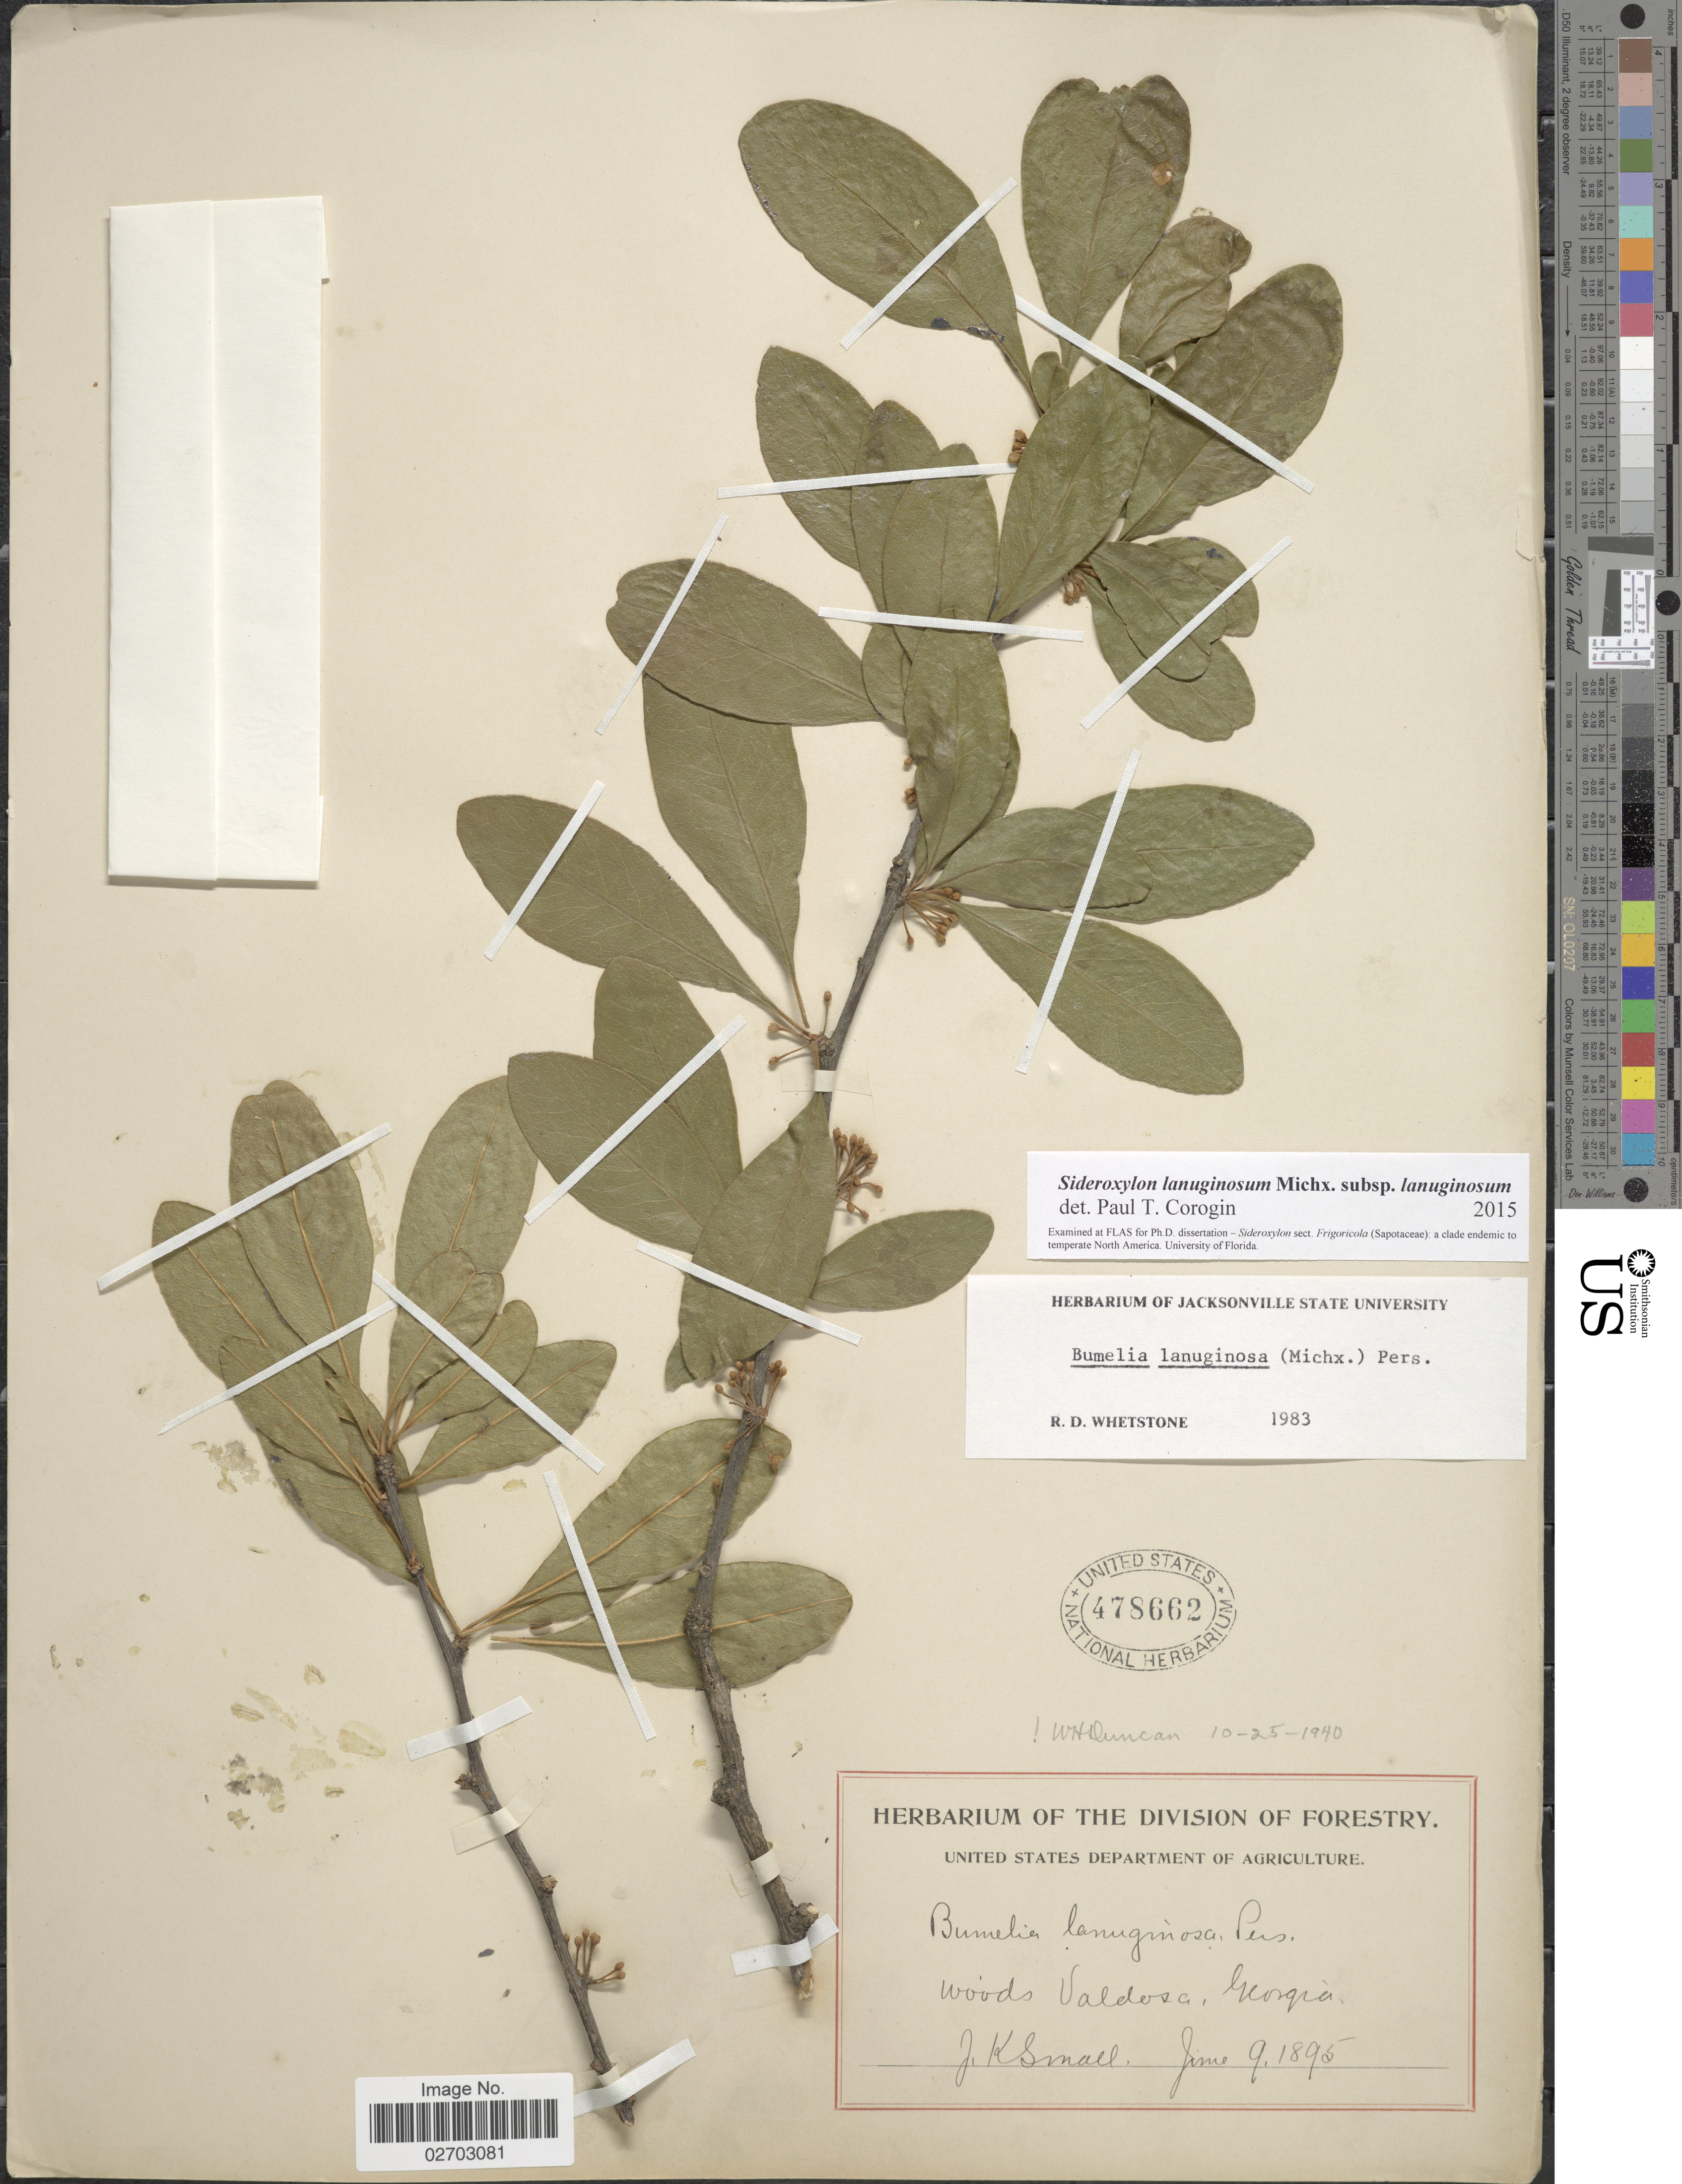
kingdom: Plantae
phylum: Tracheophyta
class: Magnoliopsida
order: Ericales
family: Sapotaceae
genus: Sideroxylon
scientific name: Sideroxylon lanuginosum subsp. lanuginosum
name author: Michx.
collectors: J. K. Small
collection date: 1895-06-09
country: United States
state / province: Georgia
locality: Valdosa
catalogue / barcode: US 478662